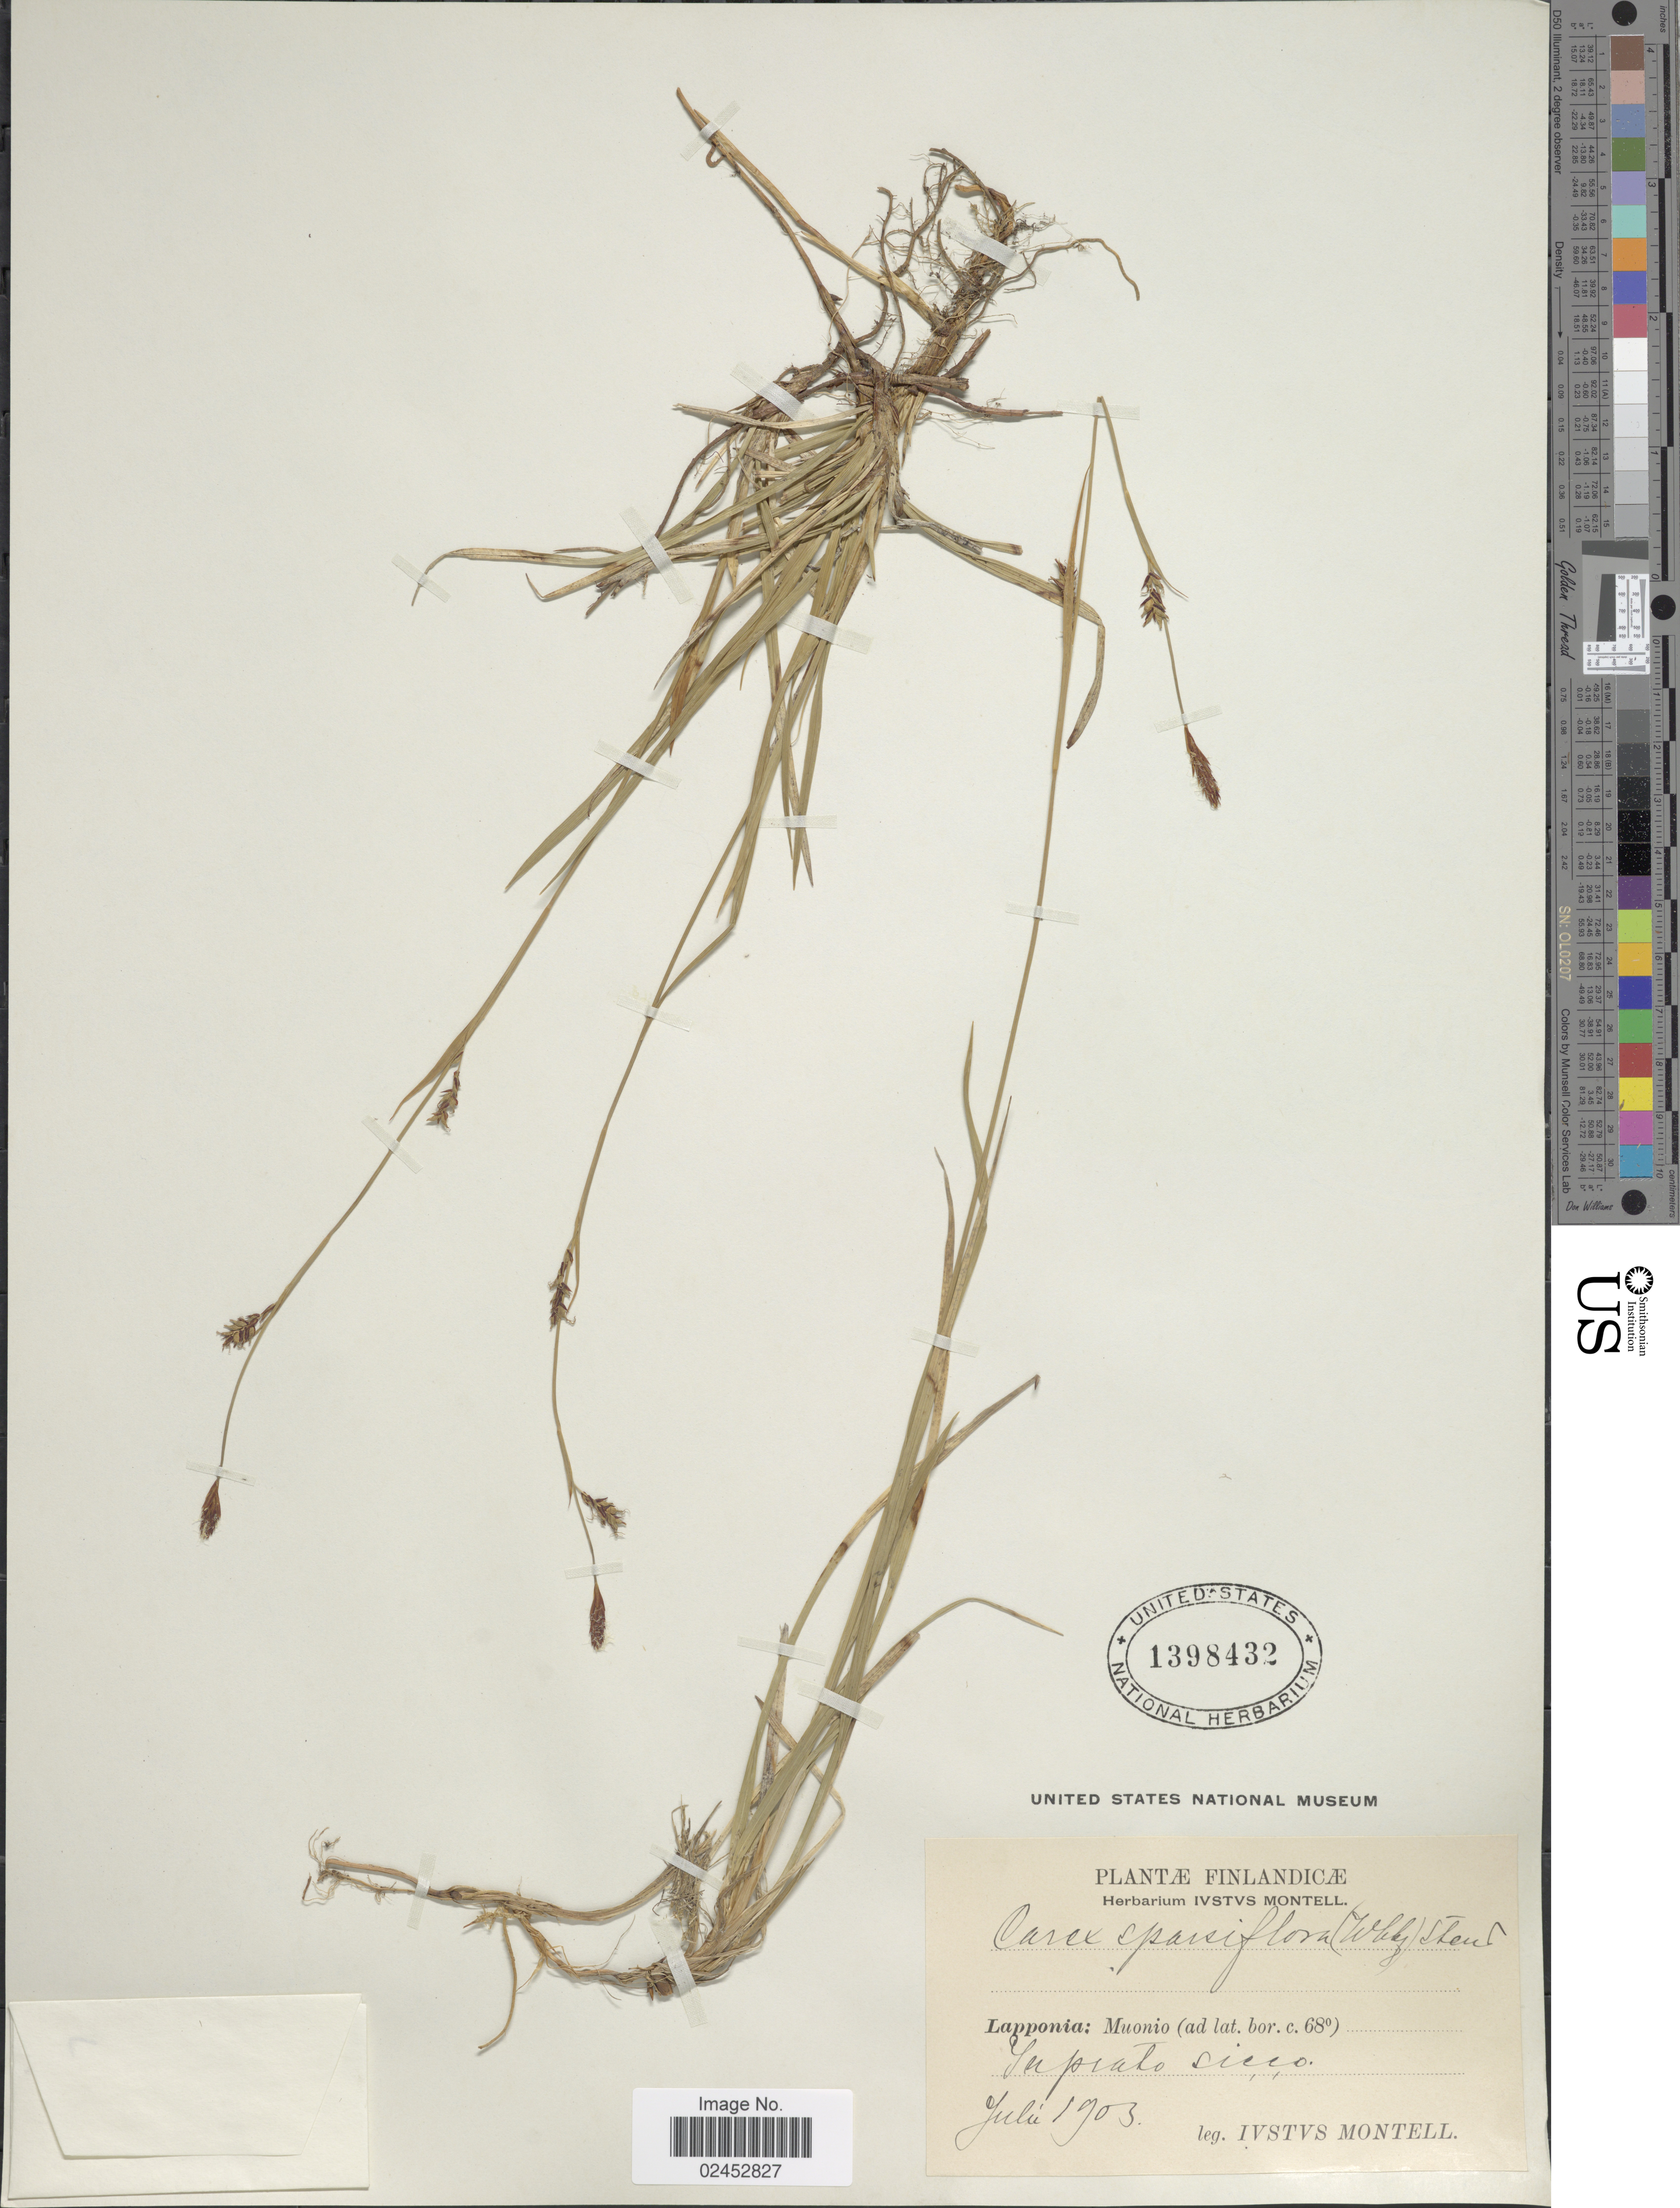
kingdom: Plantae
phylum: Tracheophyta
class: Liliopsida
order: Poales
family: Cyperaceae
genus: Carex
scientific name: Carex vaginata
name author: Tausch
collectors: I. Montell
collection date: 1903-07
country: Finland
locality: Finlandicae, Lapponia, Muonio, in prato sicco.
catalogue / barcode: US 1398432